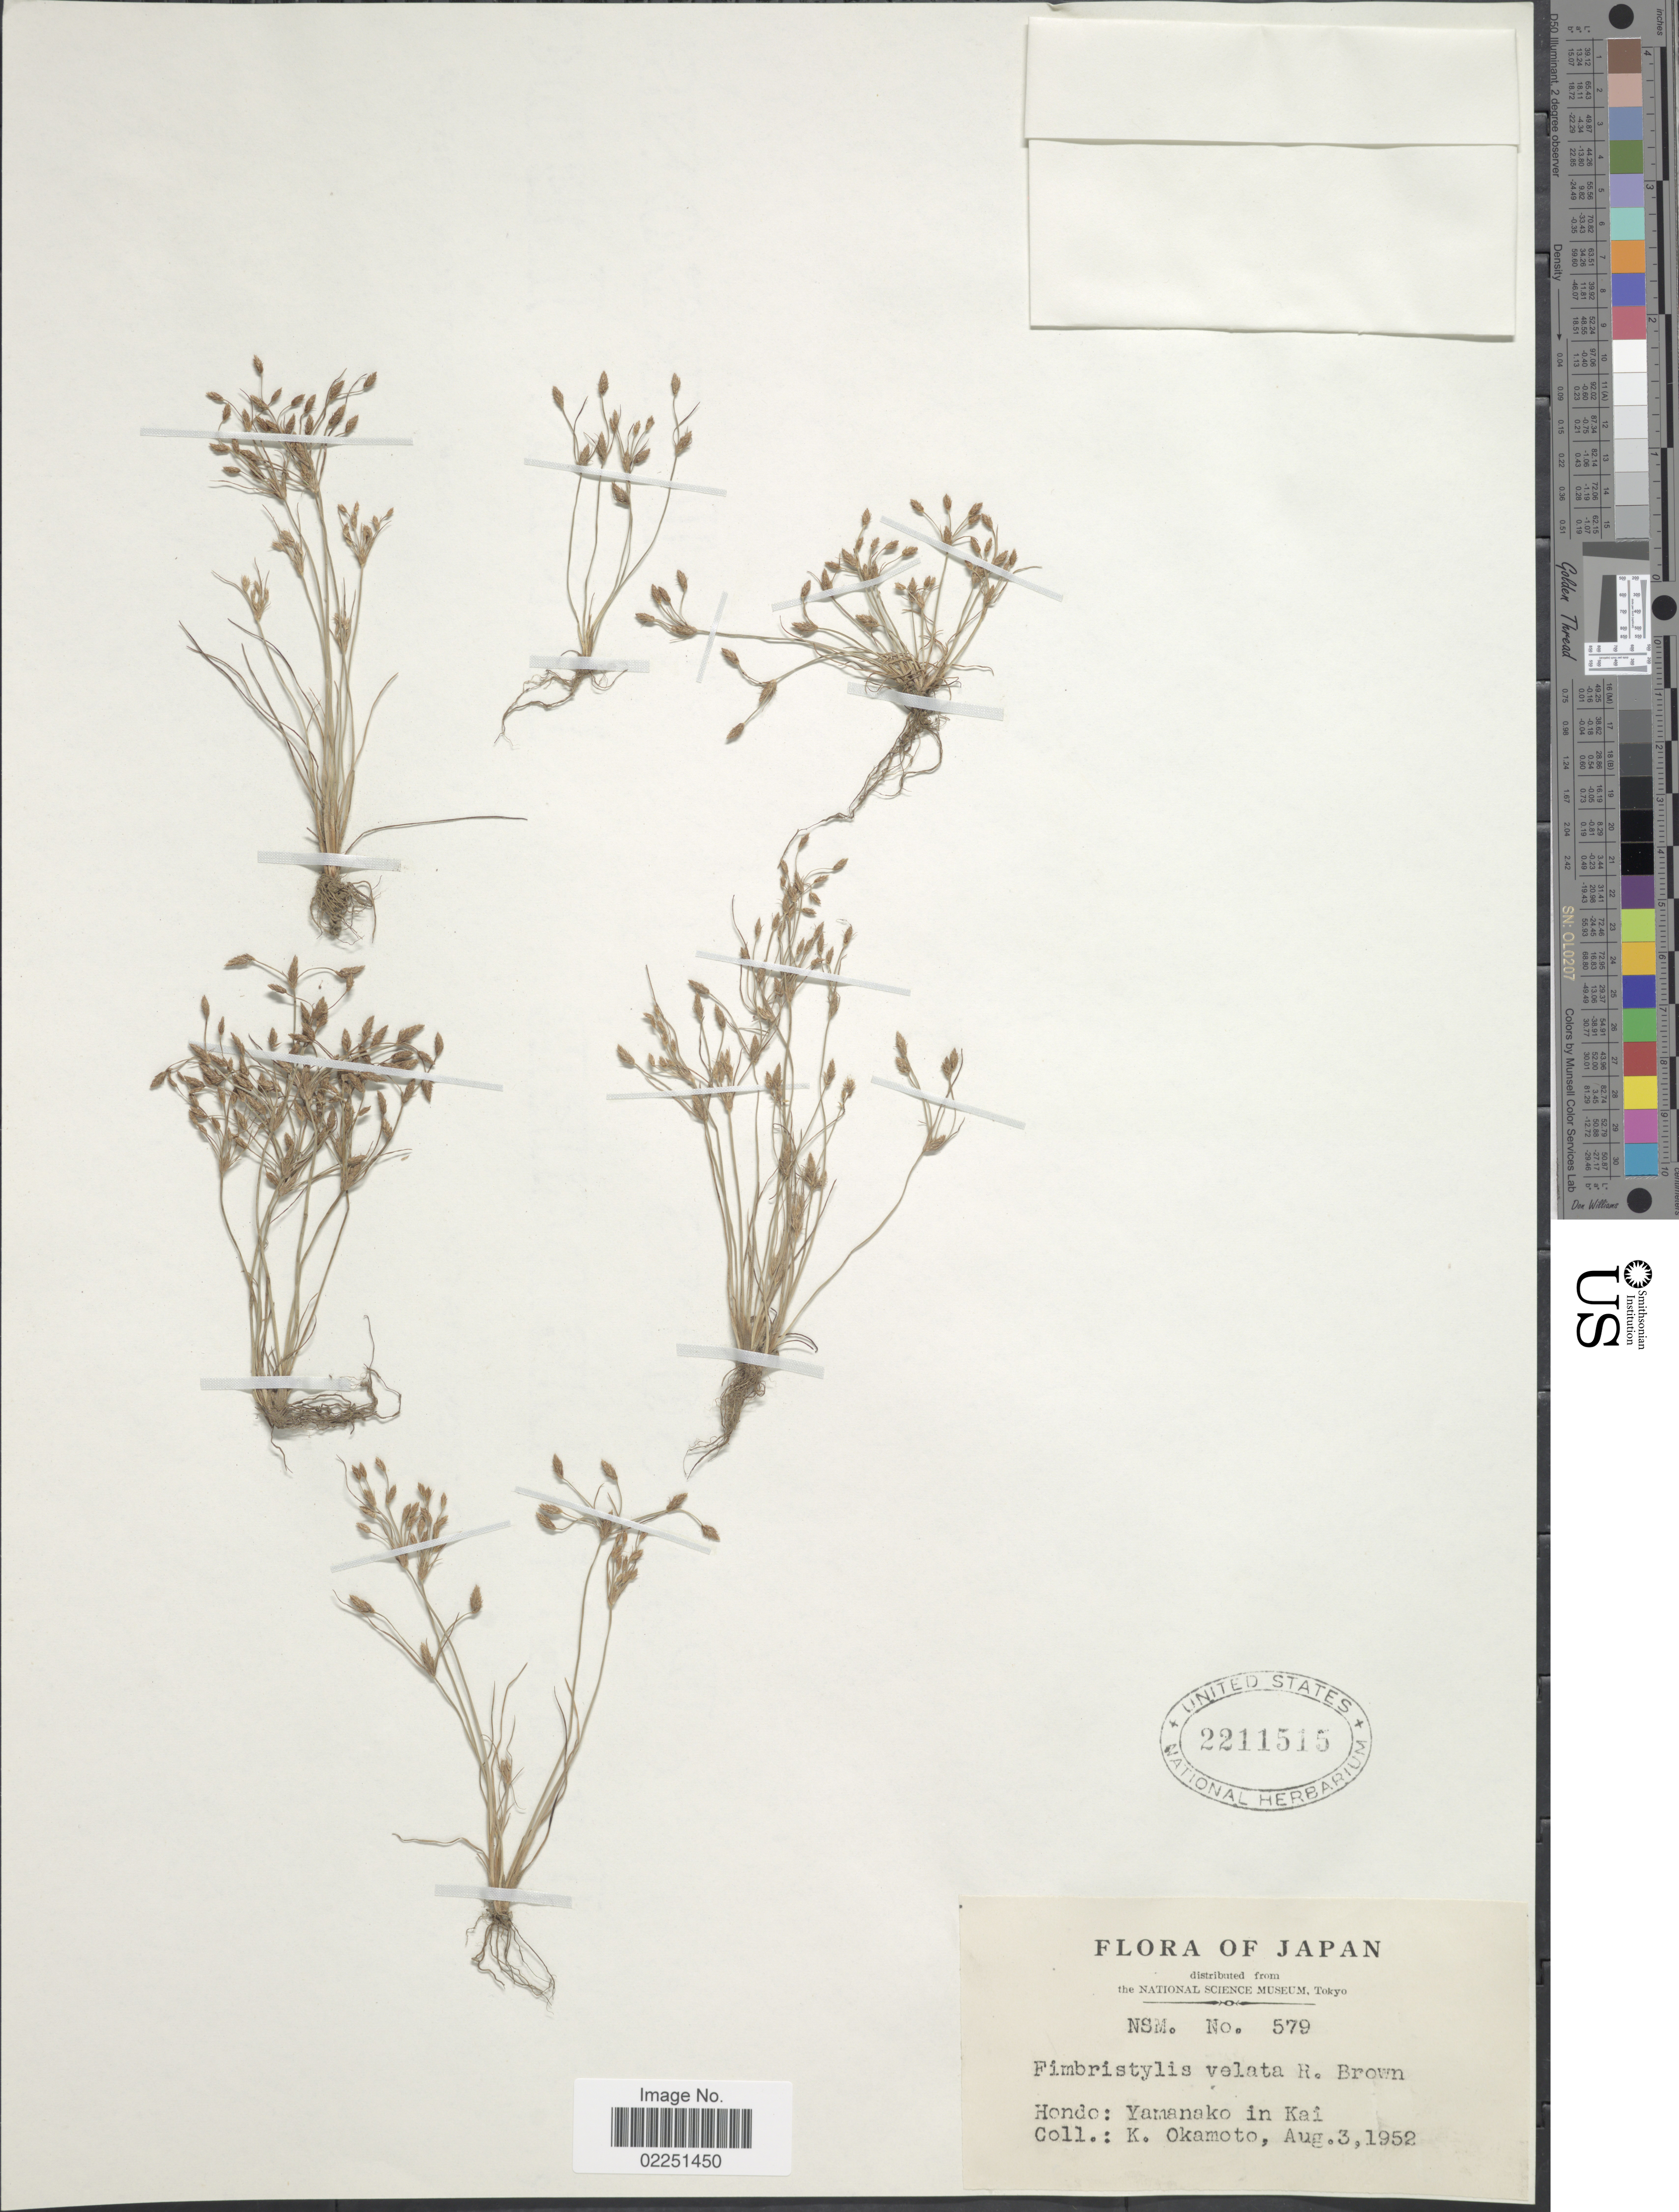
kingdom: Plantae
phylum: Tracheophyta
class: Liliopsida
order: Poales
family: Cyperaceae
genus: Fimbristylis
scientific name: Fimbristylis velata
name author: R. Br.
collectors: K. Okamoto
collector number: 579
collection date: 1952-08-03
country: Japan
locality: Hondo: Yamanako in Kai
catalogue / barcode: US 2211515